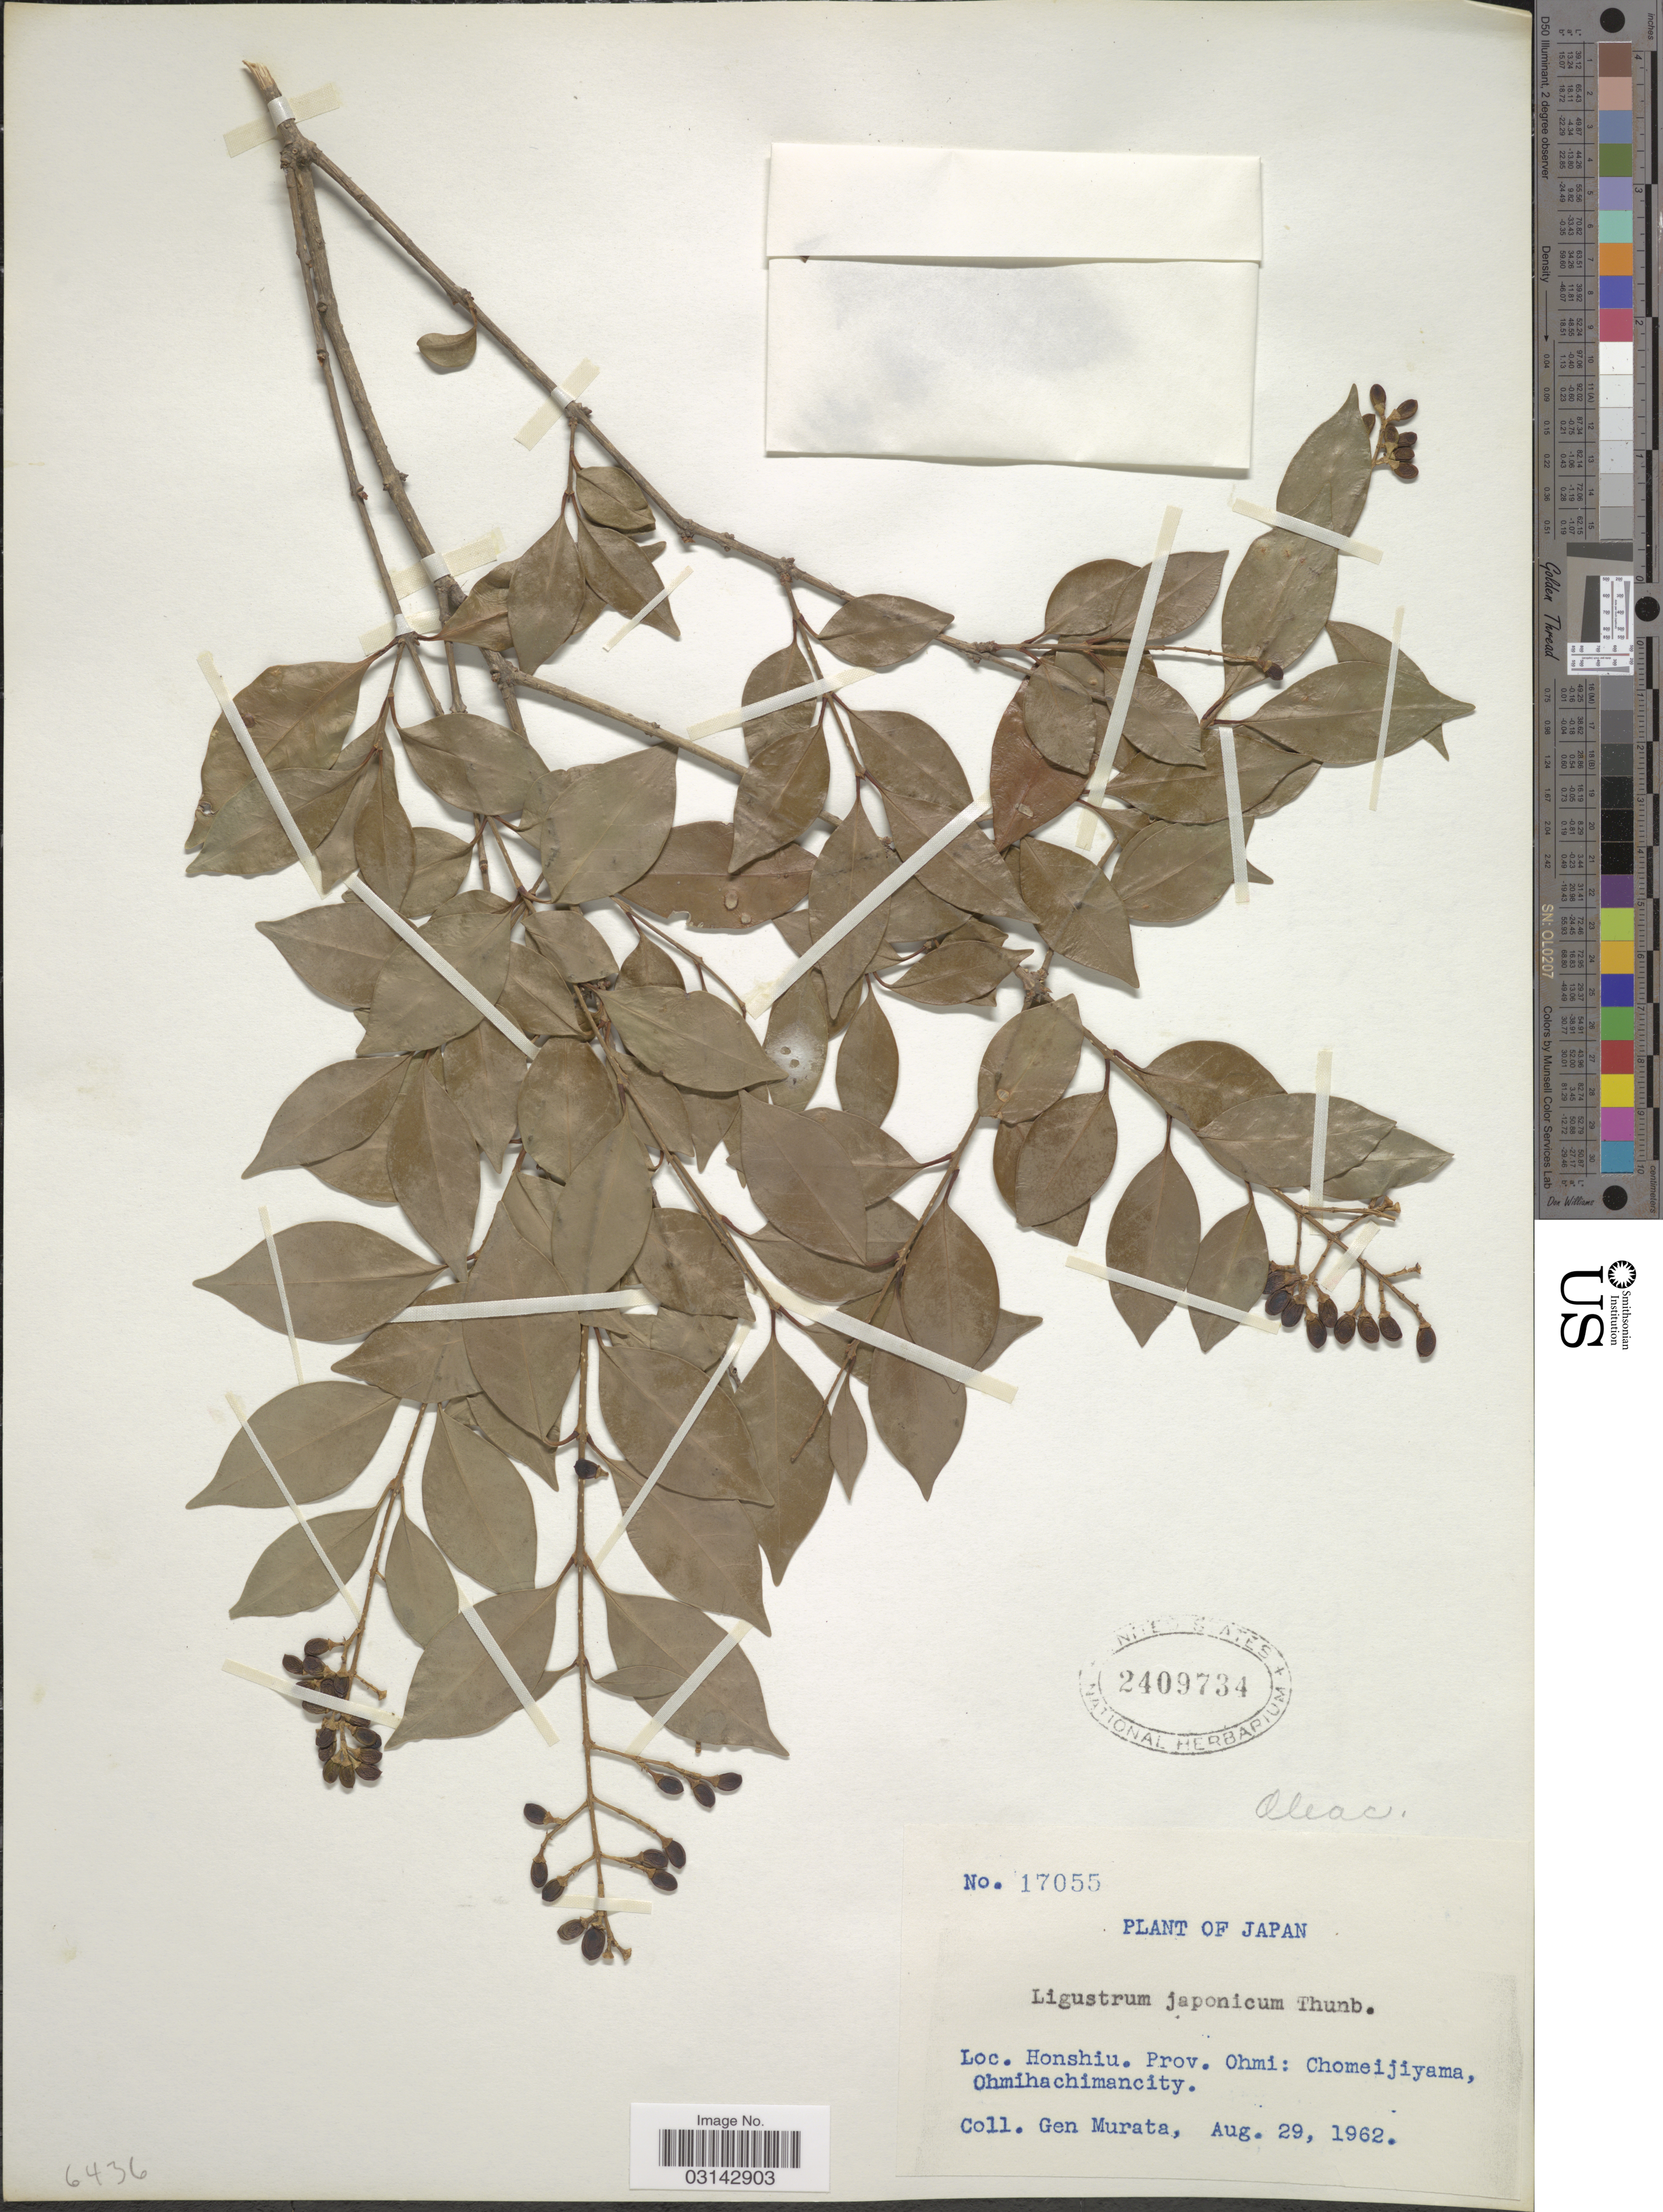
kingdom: Plantae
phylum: Tracheophyta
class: Magnoliopsida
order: Lamiales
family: Oleaceae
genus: Ligustrum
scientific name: Ligustrum japonicum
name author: Thunb.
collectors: G. Murata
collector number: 17055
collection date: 1962-08-29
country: Japan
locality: Honshiu. Prov. Ohmi: Chomeijiyama, Ohmihachimancity.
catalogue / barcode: US 2409734